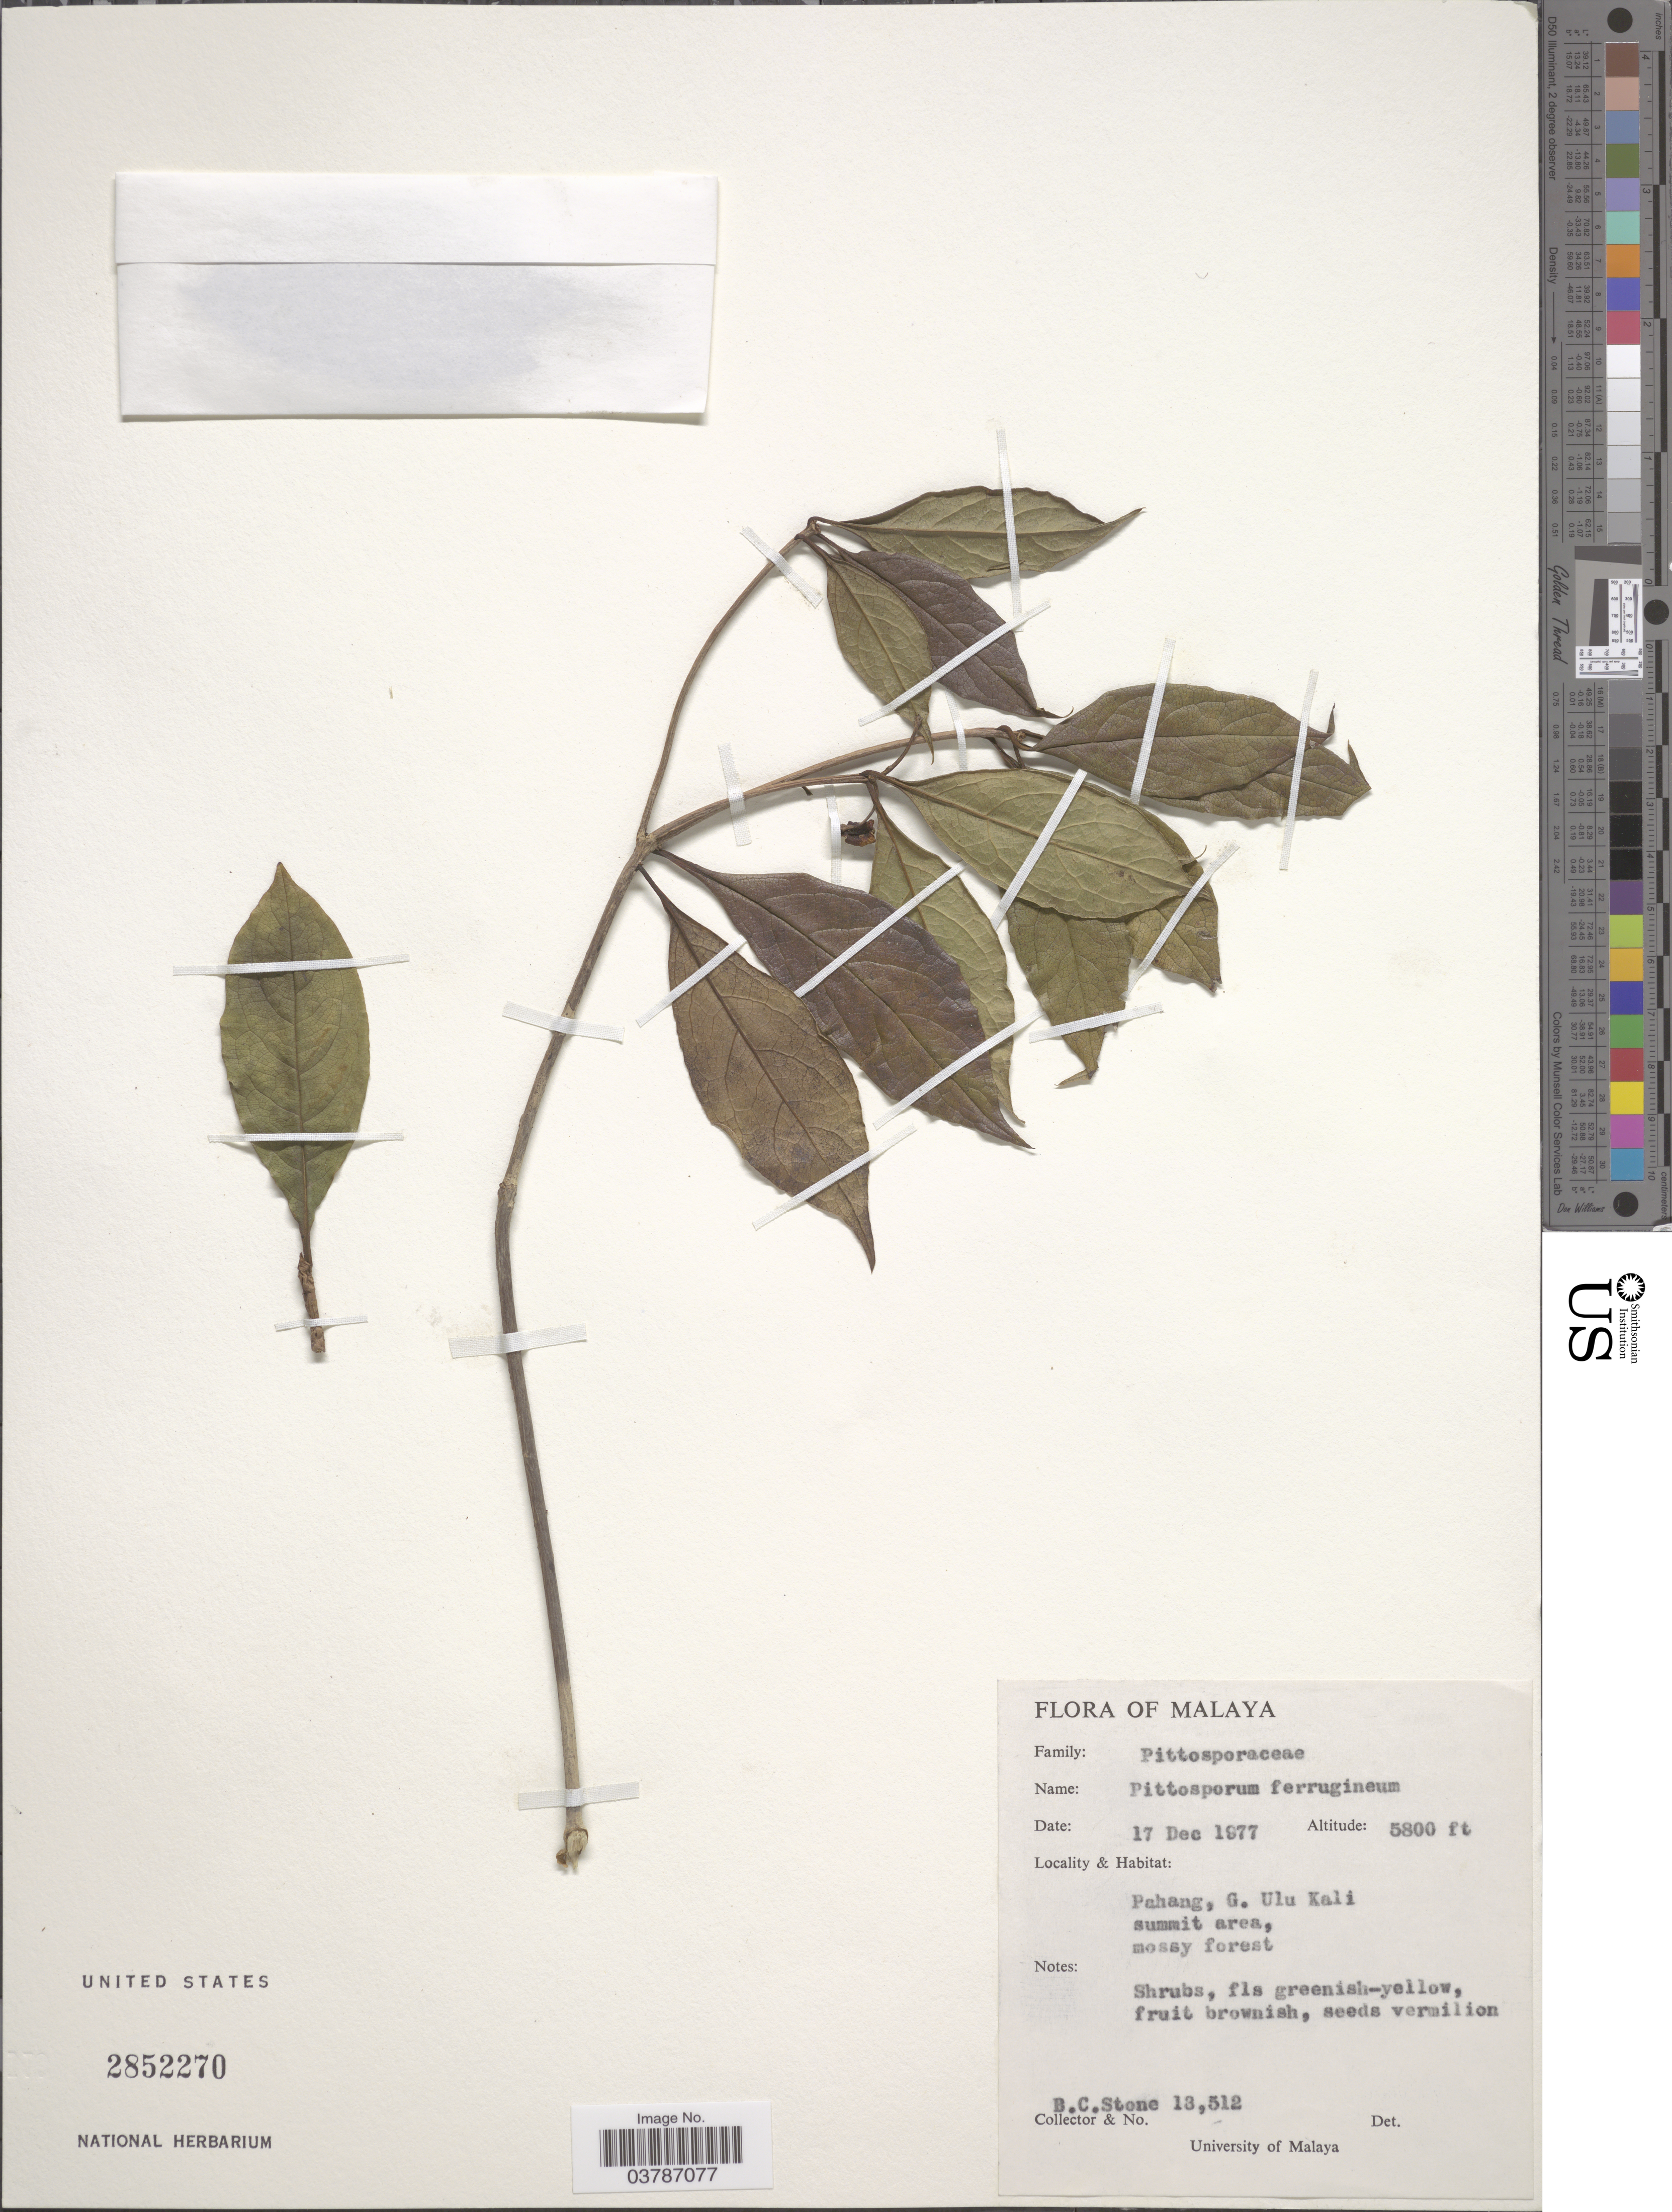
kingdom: Plantae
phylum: Tracheophyta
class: Magnoliopsida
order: Apiales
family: Pittosporaceae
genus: Pittosporum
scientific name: Pittosporum ferrugineum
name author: Dryand. ex Aiton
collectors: B. C. Stone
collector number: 13512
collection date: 1977-12-17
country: Malaysia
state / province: Pahang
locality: Malaya. G. Ulu Kali summit area.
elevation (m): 1768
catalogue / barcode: US 2852270